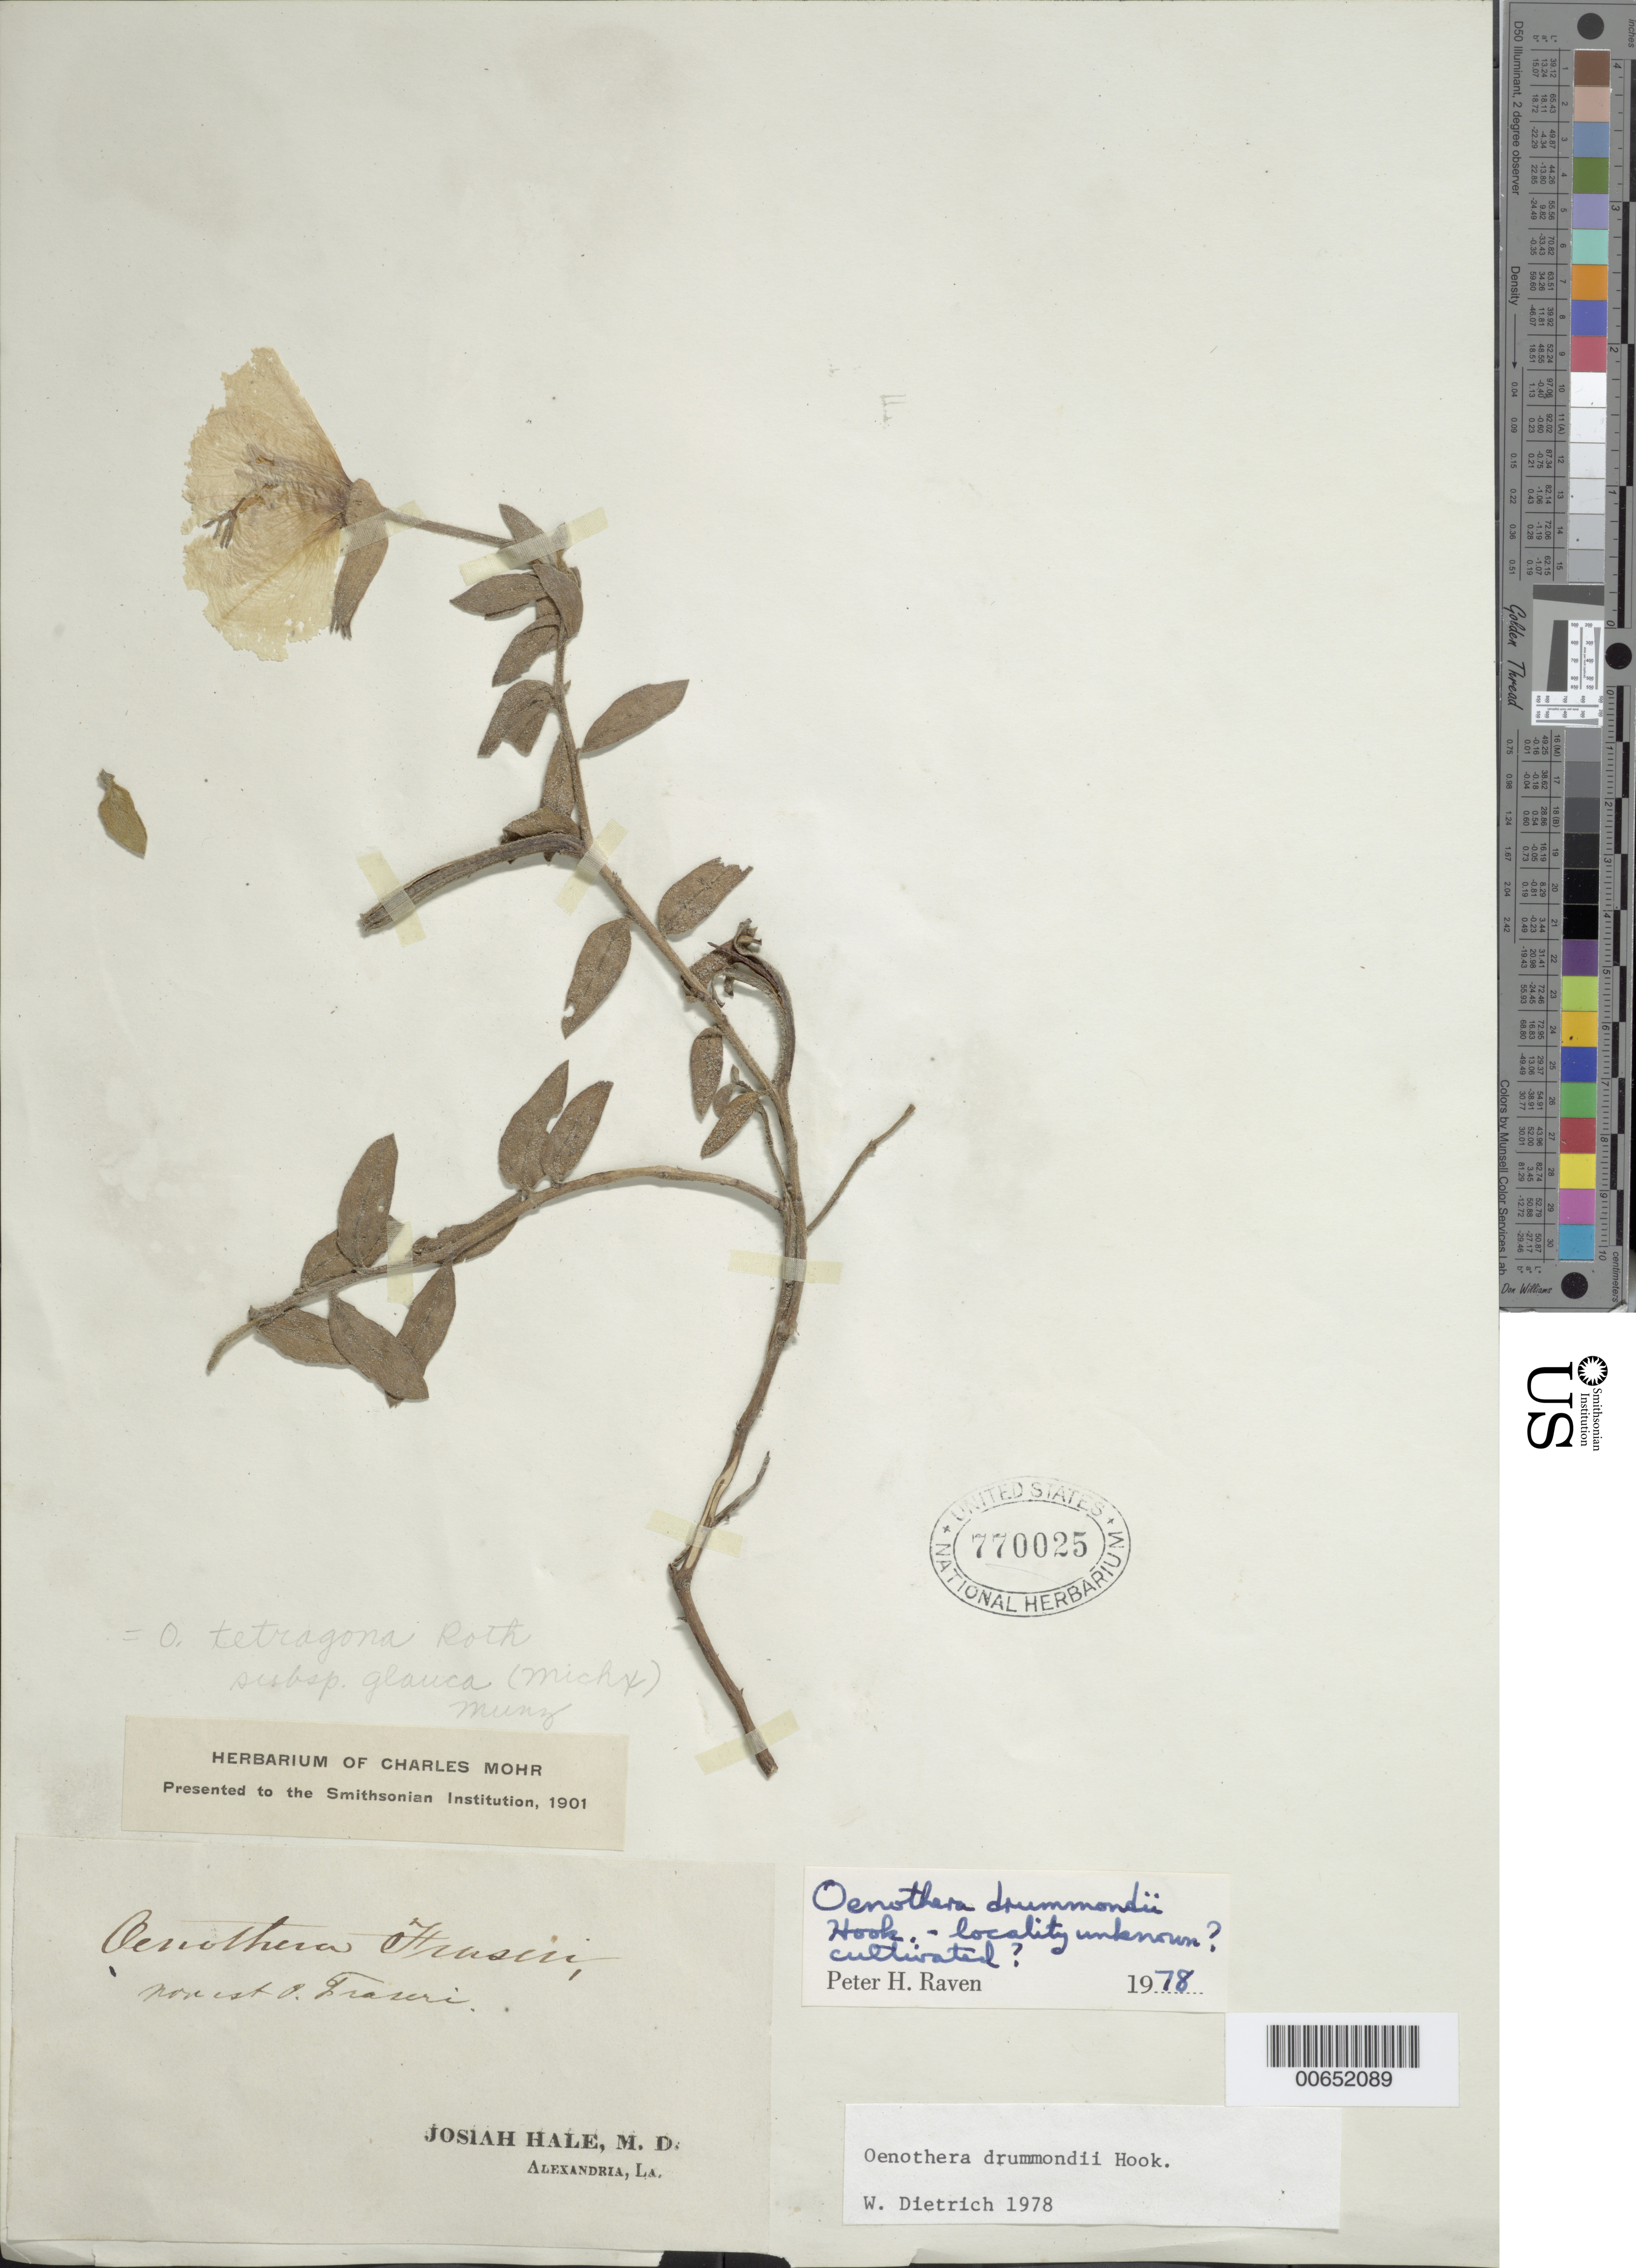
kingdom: Plantae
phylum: Tracheophyta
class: Magnoliopsida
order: Myrtales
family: Onagraceae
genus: Oenothera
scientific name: Oenothera drummondii subsp. drummondii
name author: Hook.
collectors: J. Hale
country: United States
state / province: Louisiana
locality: Alexandria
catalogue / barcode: US 770025